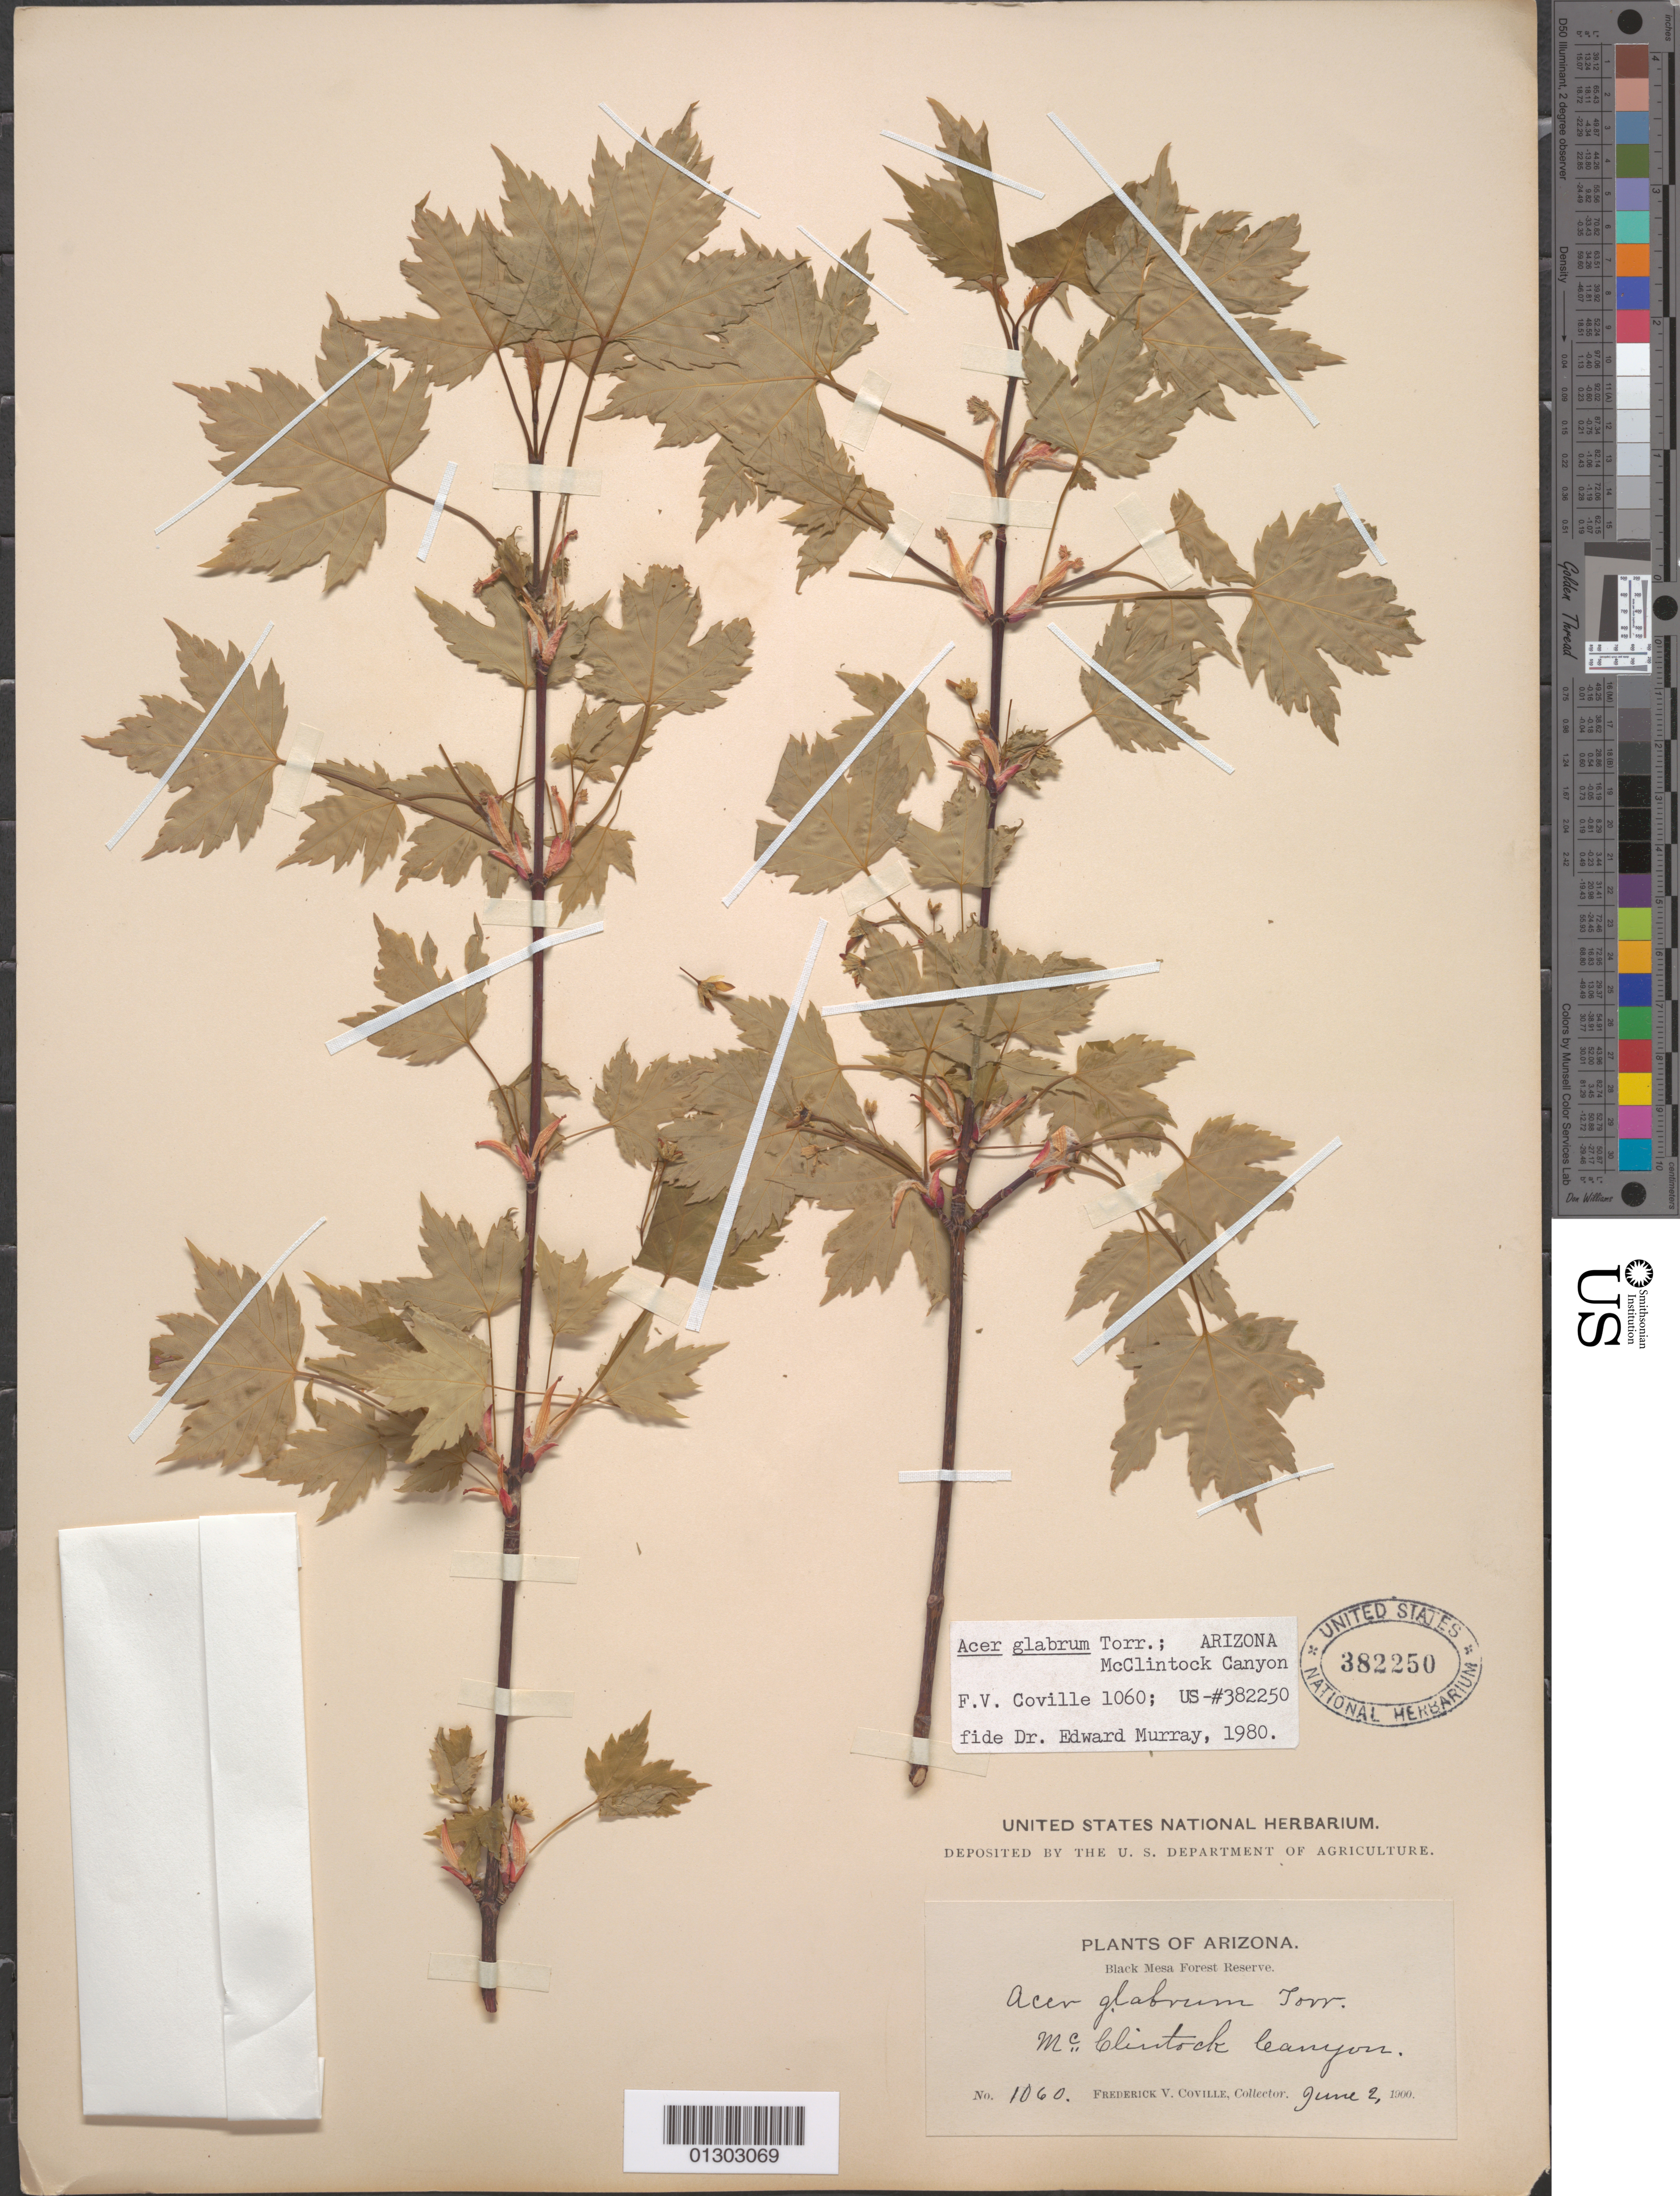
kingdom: Plantae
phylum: Tracheophyta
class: Magnoliopsida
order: Sapindales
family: Sapindaceae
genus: Acer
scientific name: Acer glabrum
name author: Torr.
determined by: Murray, Edward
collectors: F. V. Coville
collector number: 1060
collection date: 1900-06-02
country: United States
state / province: Arizona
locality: Black Mesa Forest Reserve, McClintock Canyon.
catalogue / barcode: US 382250